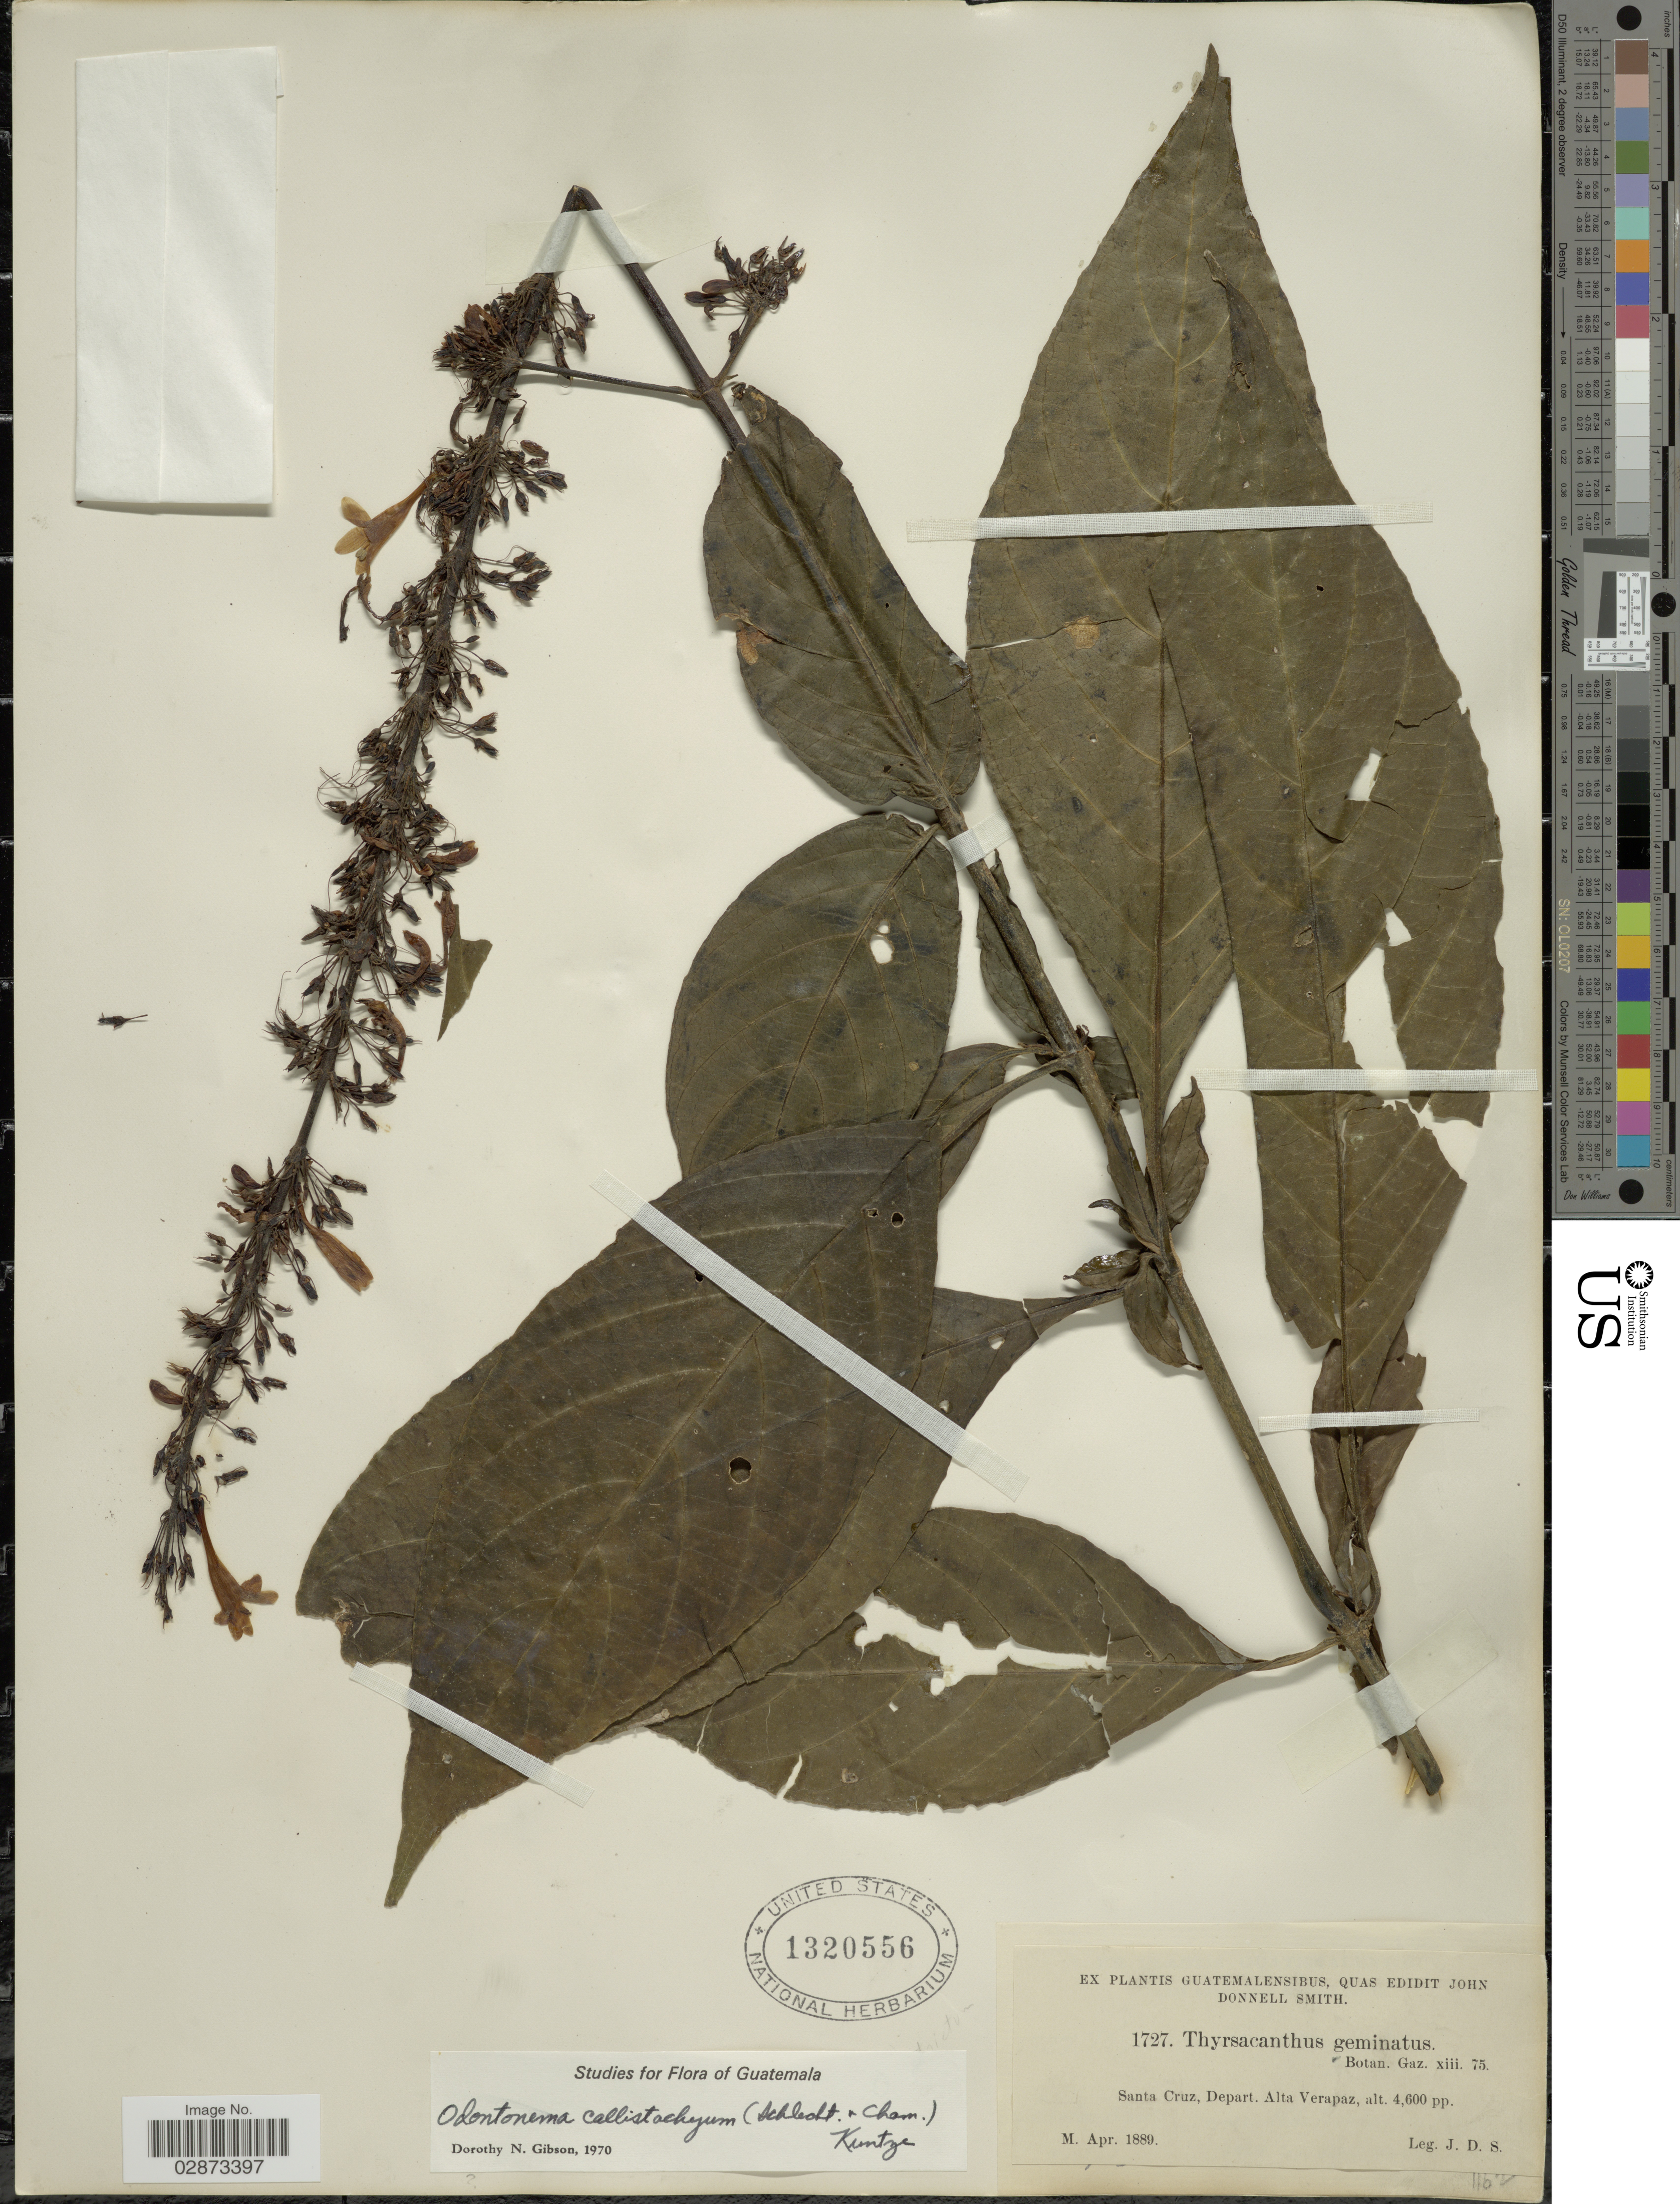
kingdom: Plantae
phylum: Tracheophyta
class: Magnoliopsida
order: Lamiales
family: Acanthaceae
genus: Odontonema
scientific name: Odontonema callistachyum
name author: (Schltdl. & Cham.) Kuntze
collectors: J. Donnell Smith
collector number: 1727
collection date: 1889-04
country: Guatemala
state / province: Alta Verapaz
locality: Santa Cruz, Depart. Alta Verapaz.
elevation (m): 1402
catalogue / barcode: US 1320556